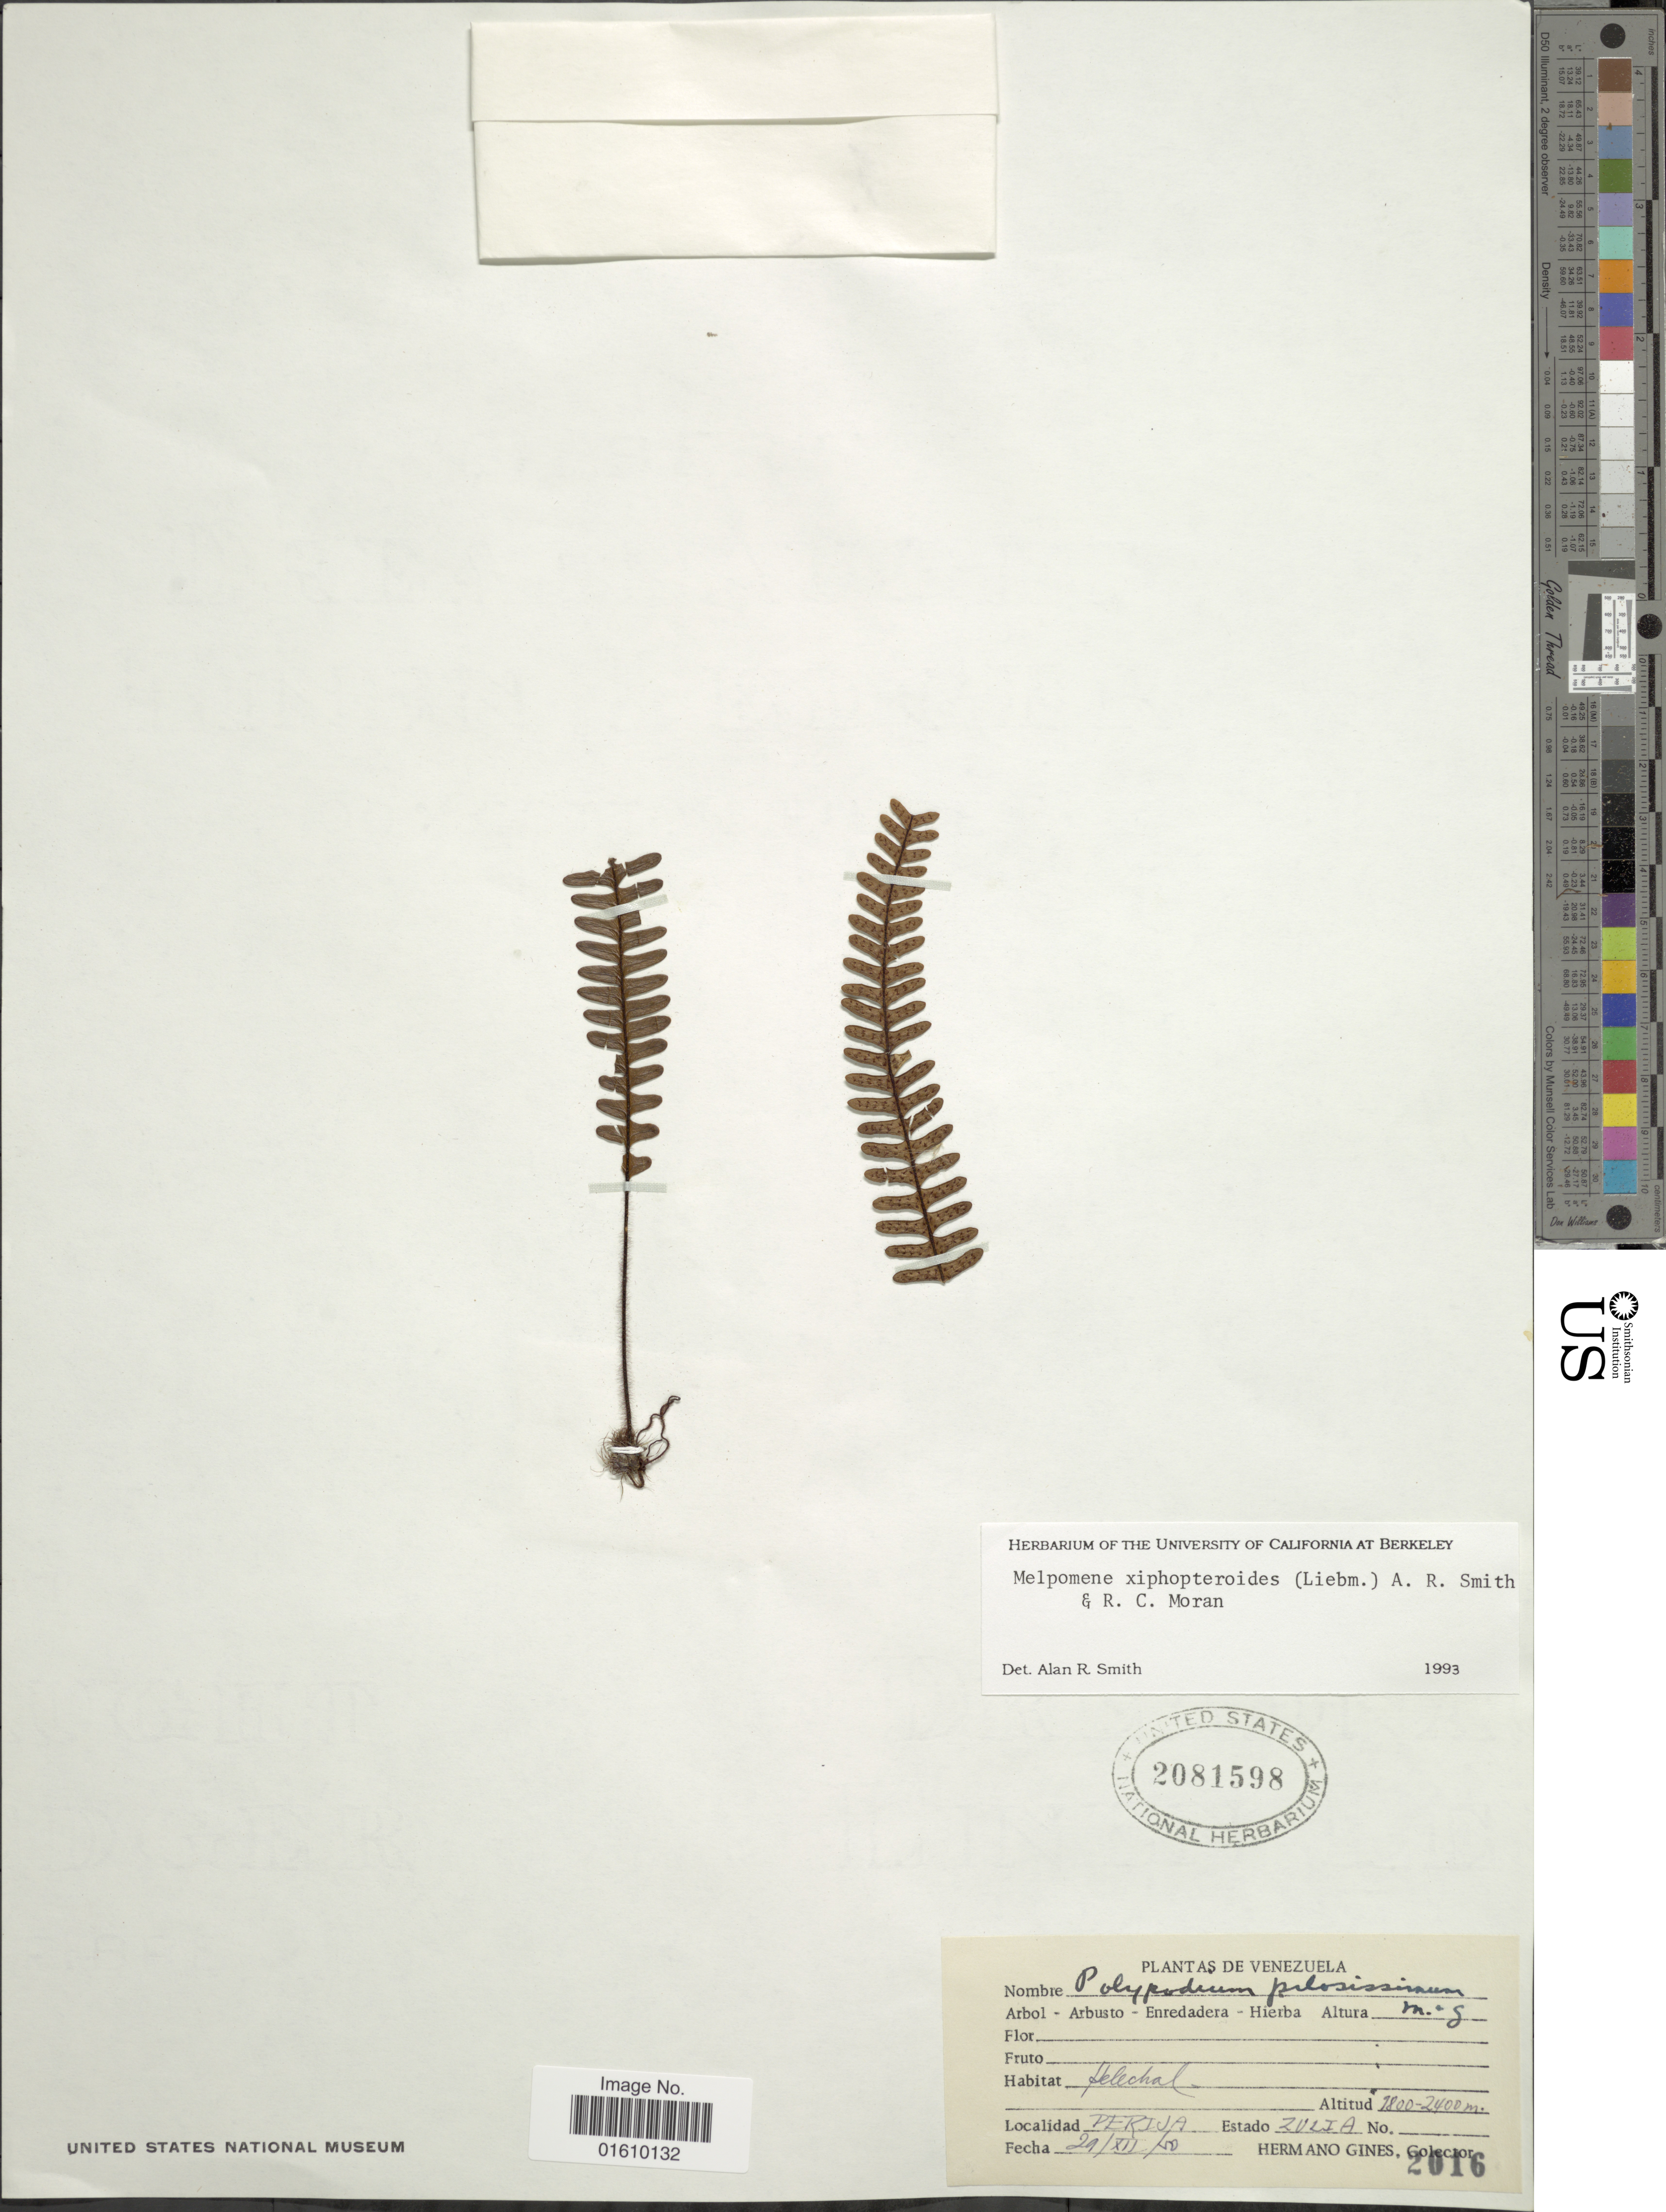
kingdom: Plantae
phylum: Tracheophyta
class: Polypodiopsida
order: Polypodiales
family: Polypodiaceae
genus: Melpomene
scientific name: Melpomene xiphopteroides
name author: (Liebm.) A.R. Sm. & R.C. Moran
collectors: Bro. Gines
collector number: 2016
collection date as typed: Transcribed d/m/y: 29/12/50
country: Venezuela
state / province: Zulia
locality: Perija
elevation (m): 2400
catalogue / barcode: US 2081598